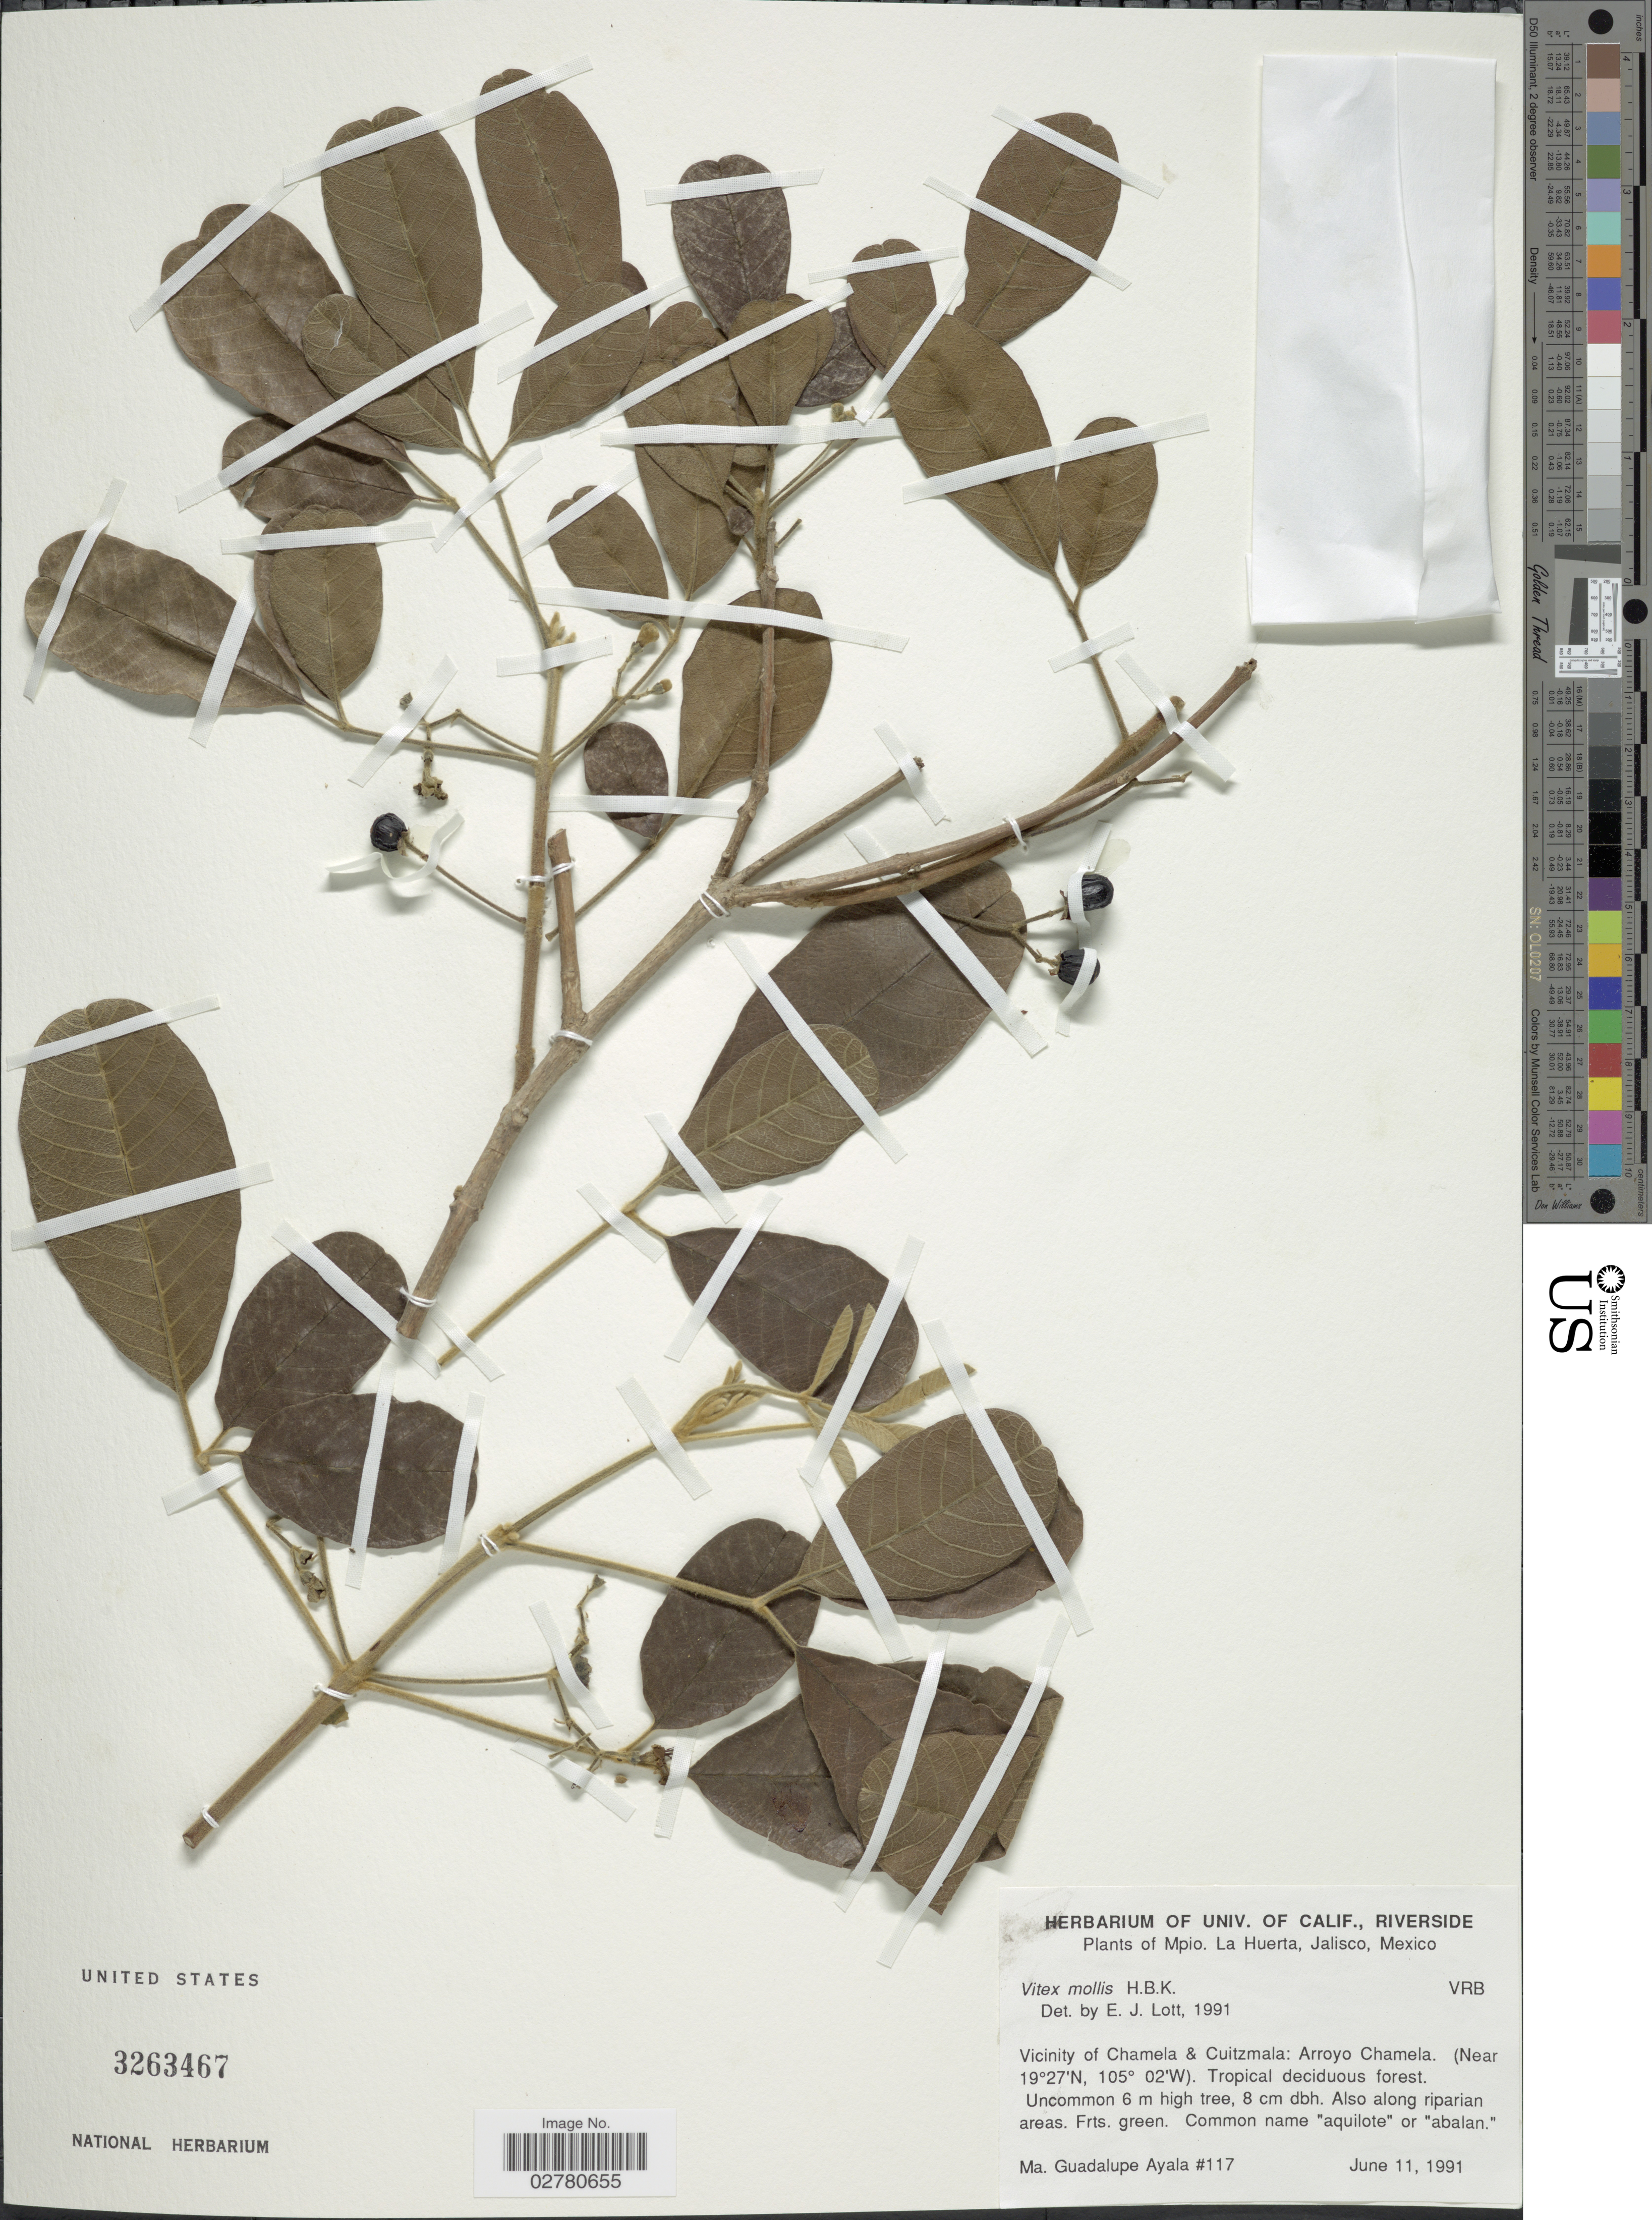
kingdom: Plantae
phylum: Tracheophyta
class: Magnoliopsida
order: Lamiales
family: Lamiaceae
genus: Vitex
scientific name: Vitex mollis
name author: Kunth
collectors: M. G. Ayala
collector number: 117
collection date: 1991-06-11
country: Mexico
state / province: Jalisco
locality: Mpio. La Huerta. Vicinity of Chamela & Cuitzmala: Arroyo Chamela. Also along riparian areas.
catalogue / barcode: US 3263467